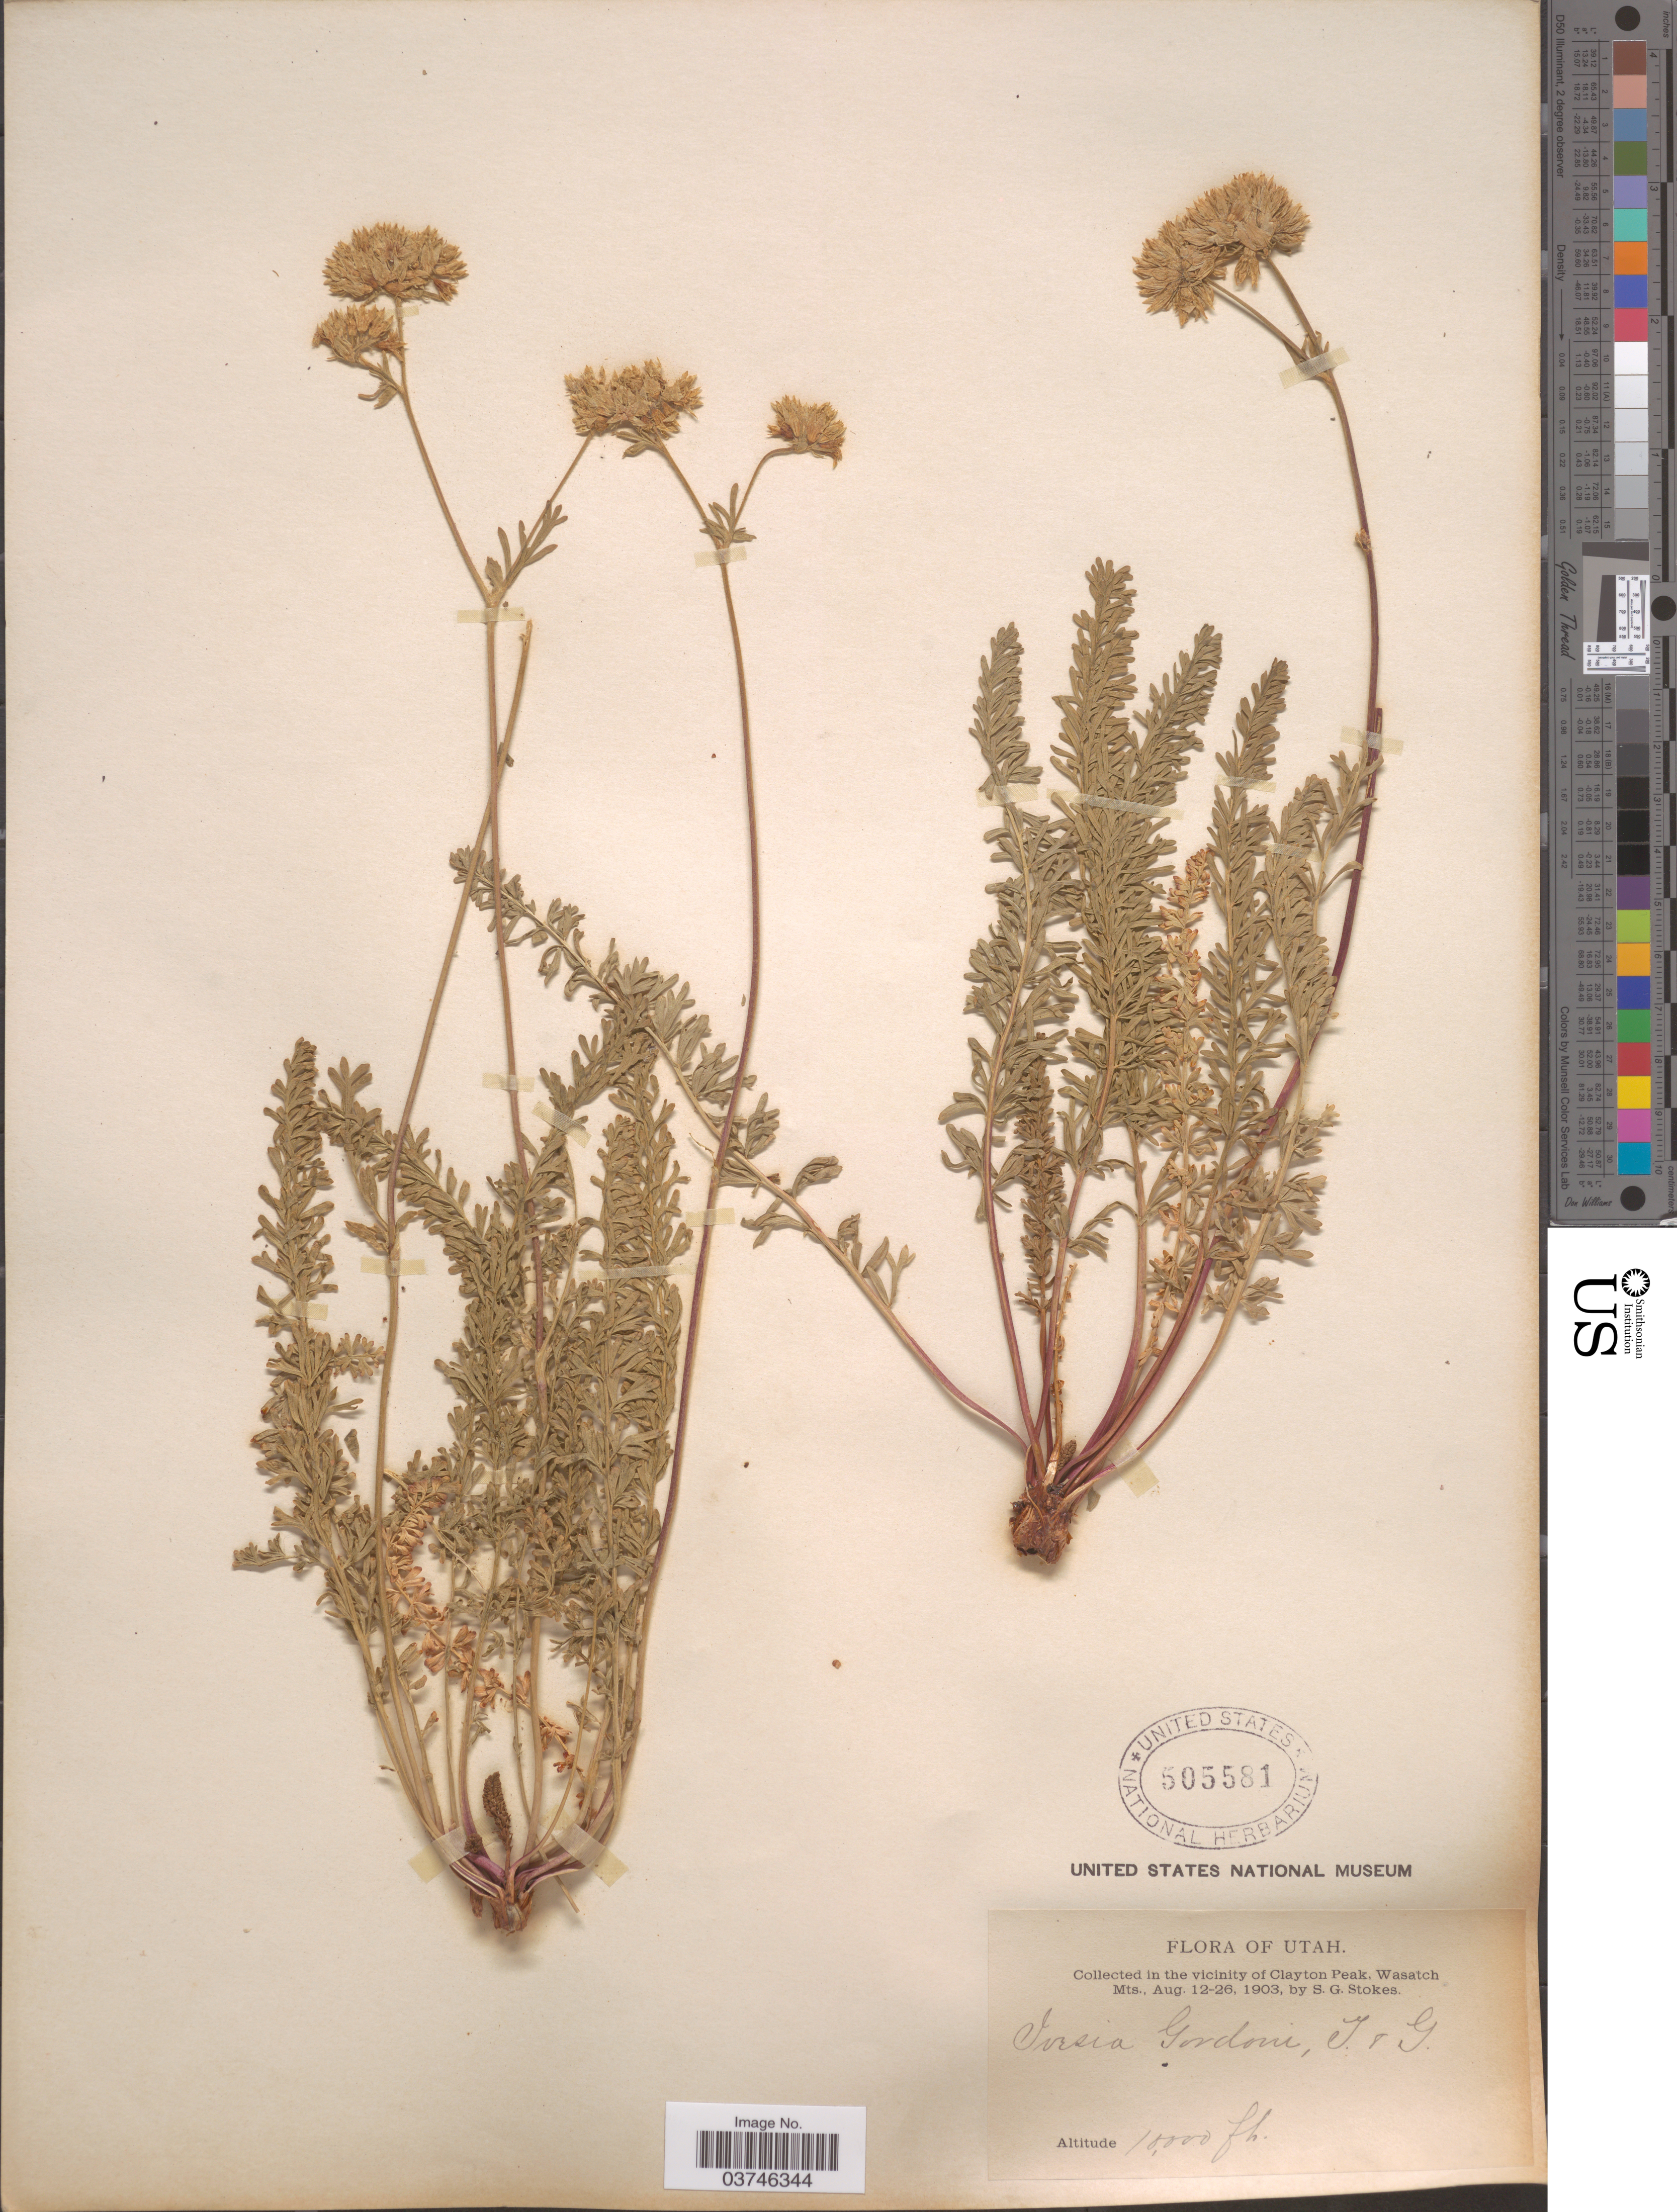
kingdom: Plantae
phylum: Tracheophyta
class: Magnoliopsida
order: Rosales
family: Rosaceae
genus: Potentilla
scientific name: Potentilla gordonii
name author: (Hook.) Greene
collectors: S. G. Stokes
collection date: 1903-08-12/1903-08-26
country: United States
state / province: Utah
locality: The vicinity of Clayton Peak, Wasatch Mts.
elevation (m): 3048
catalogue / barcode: US 505581